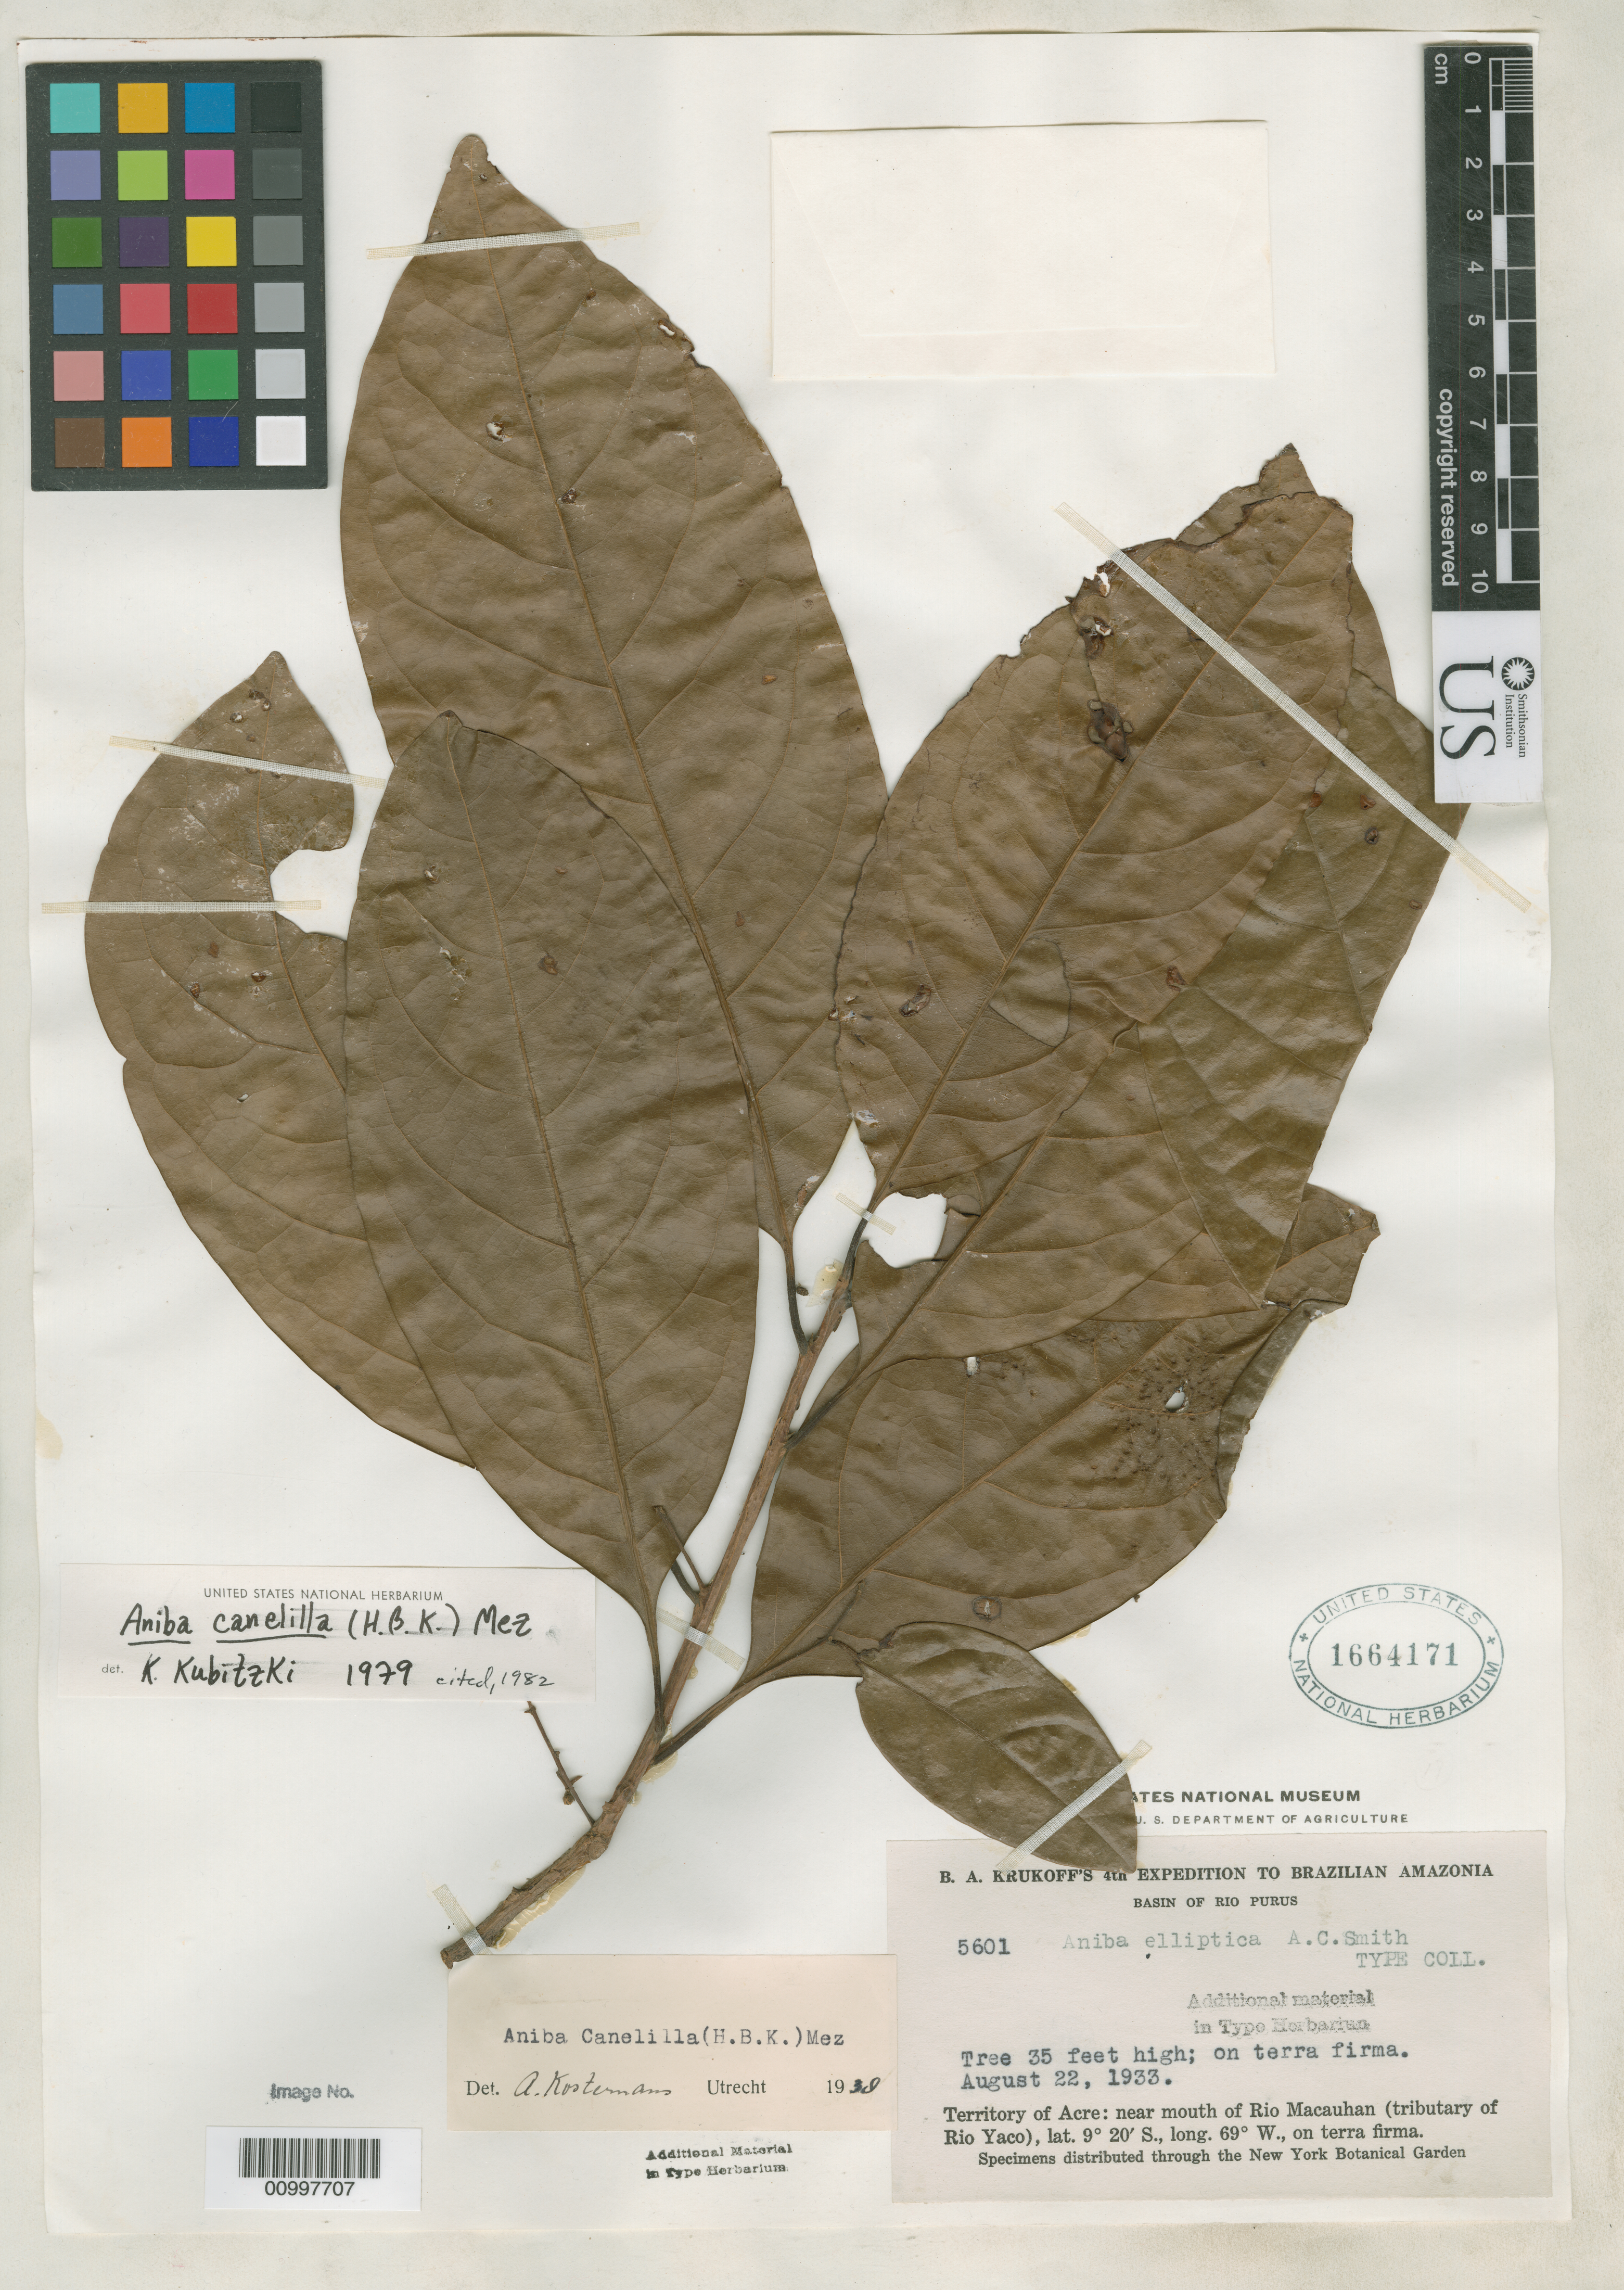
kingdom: Plantae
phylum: Tracheophyta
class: Magnoliopsida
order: Laurales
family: Lauraceae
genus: Aniba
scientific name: Aniba elliptica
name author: A.C. Sm.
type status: Isotype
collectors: B. A. Krukoff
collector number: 5601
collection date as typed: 22 Aug 1933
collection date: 1933-08-22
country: Brazil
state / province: Acre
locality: Basin of Rio Purrus, territory of Acre: near mouth of Rio Macauhan (tributary of Rio Yaco).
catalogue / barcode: US 1664171